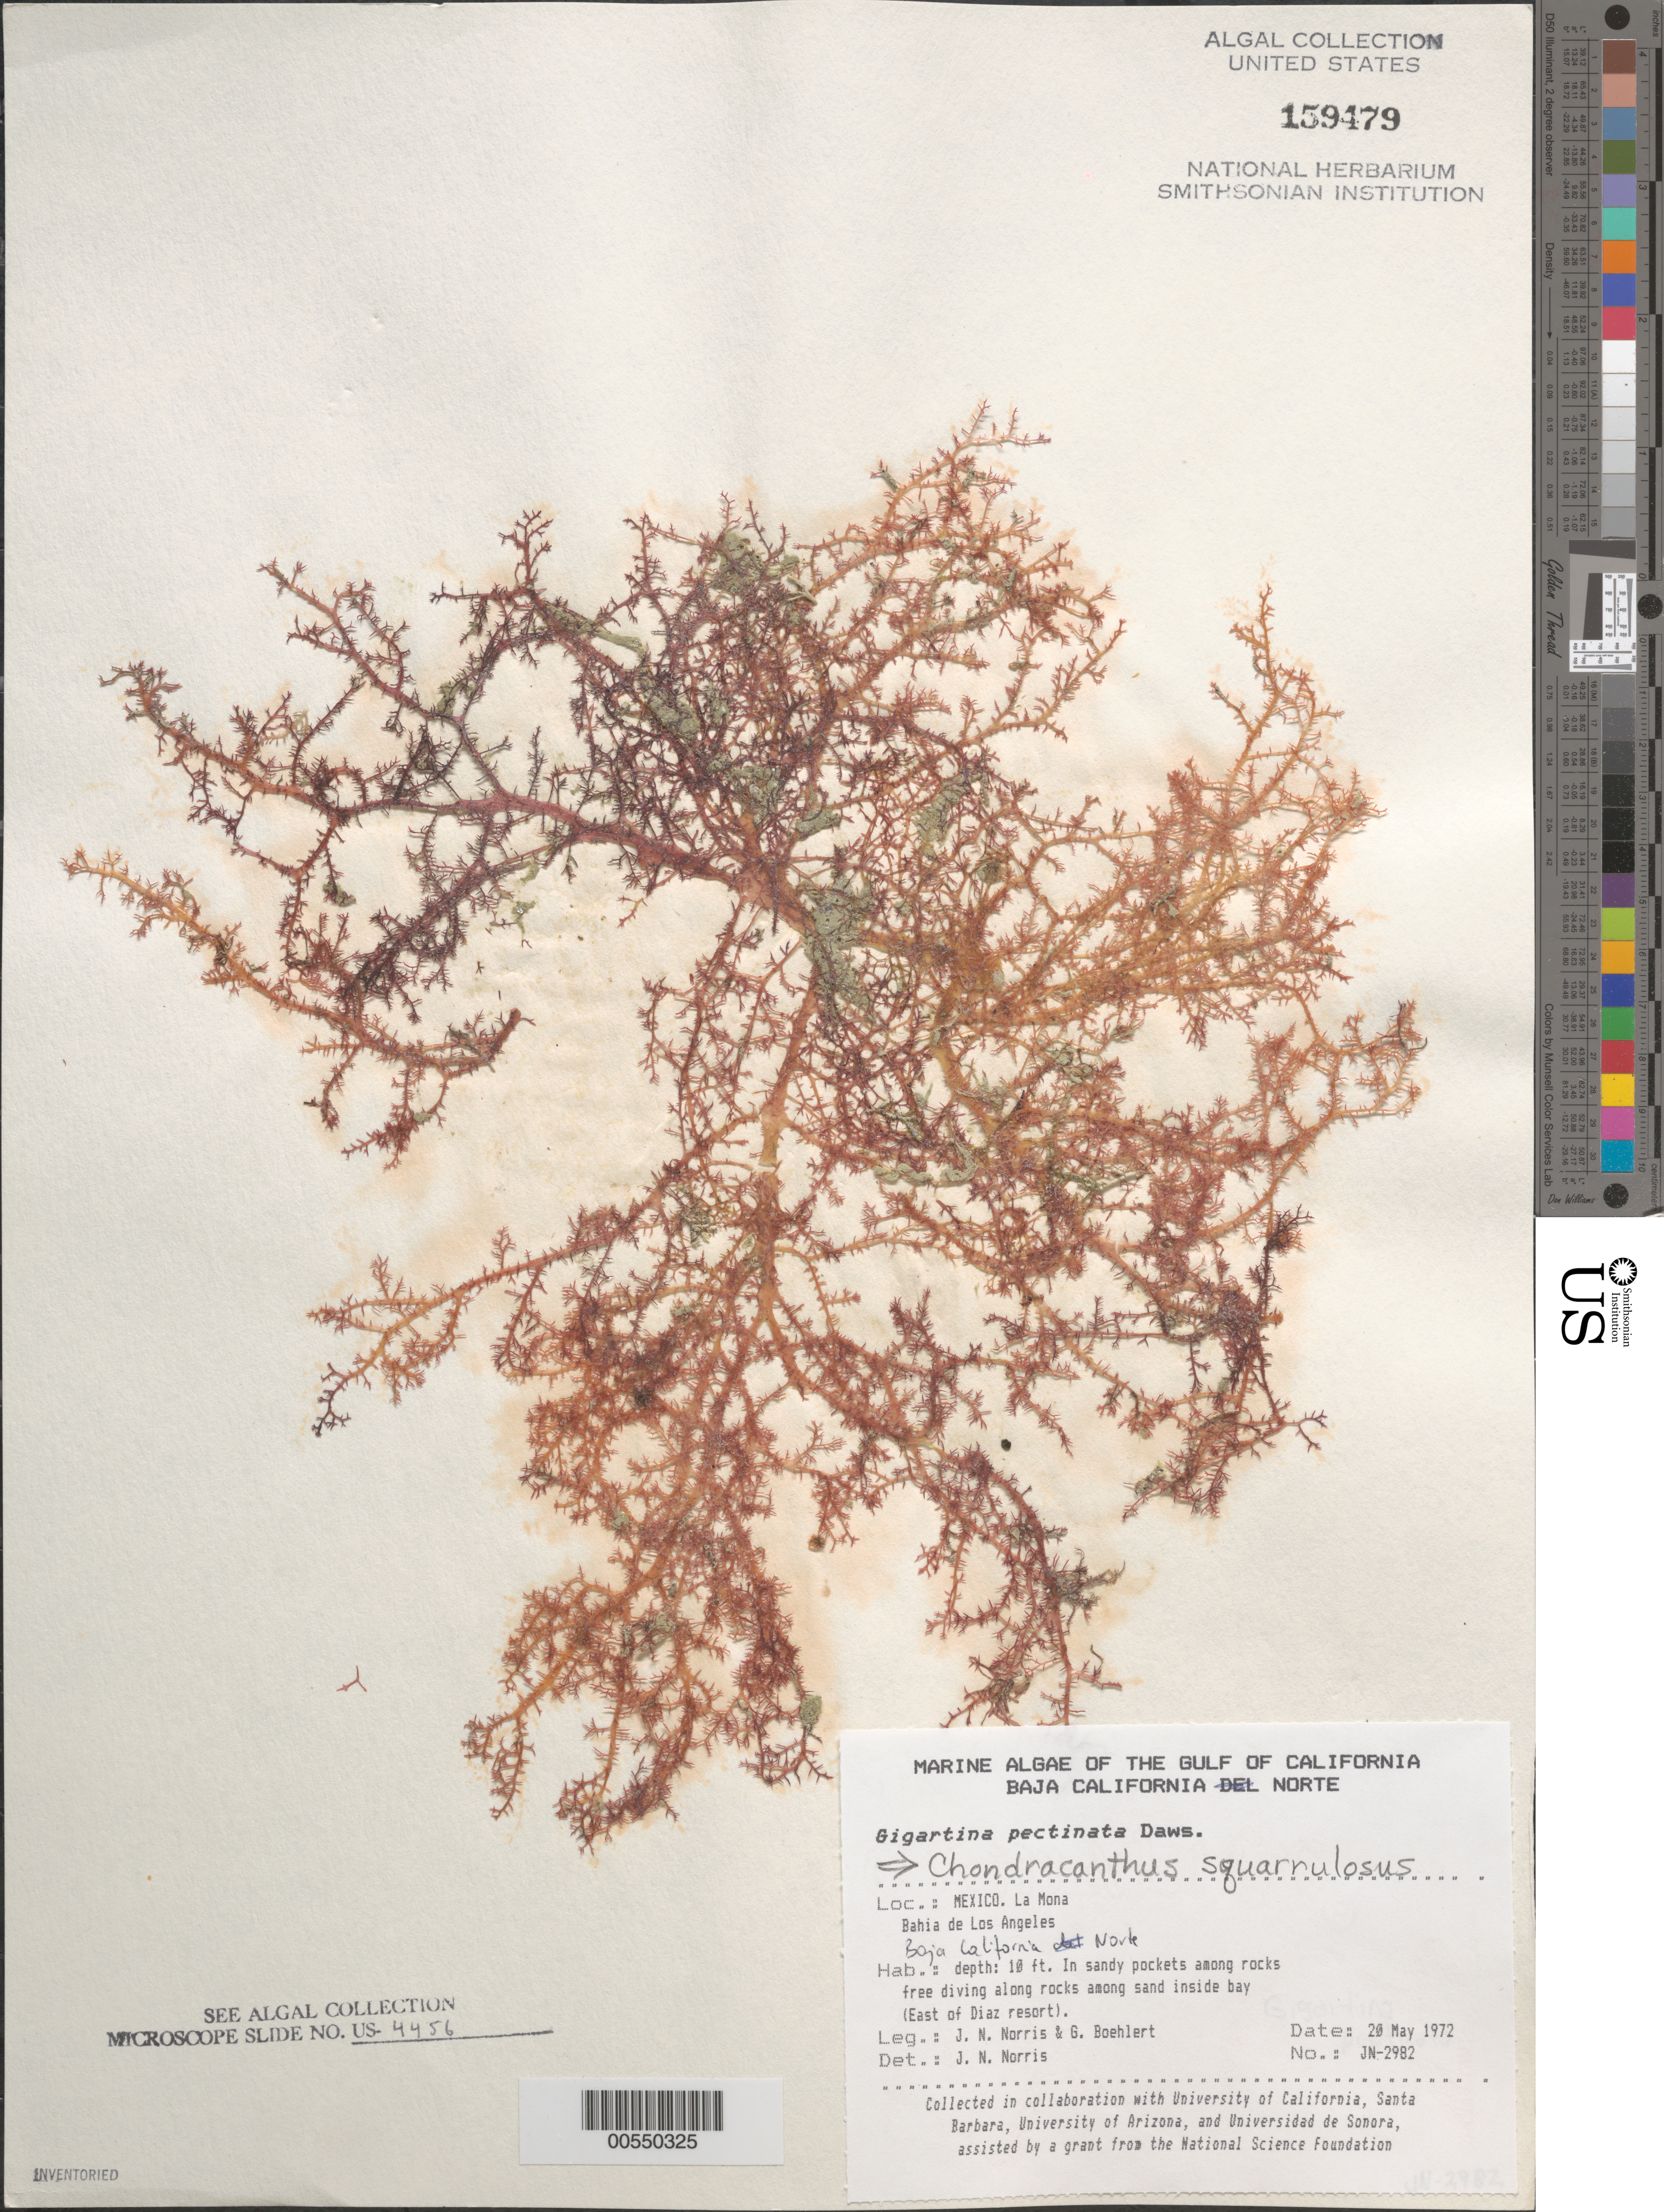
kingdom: Plantae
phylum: Rhodophyta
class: Florideophyceae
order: Gigartinales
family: Gigartinaceae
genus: Chondracanthus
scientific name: Chondracanthus squarrulosus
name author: (Setch. & N.L. Gardner) J.R. Hughey et al.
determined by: Norris, James N.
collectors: J. N. Norris & G. Boehlert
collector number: JN-2982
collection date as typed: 20 May 1972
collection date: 1972-05-20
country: Mexico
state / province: Baja California Norte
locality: La Mona, Bahia de los Angeles, east of Diaz Resort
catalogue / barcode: US 159479